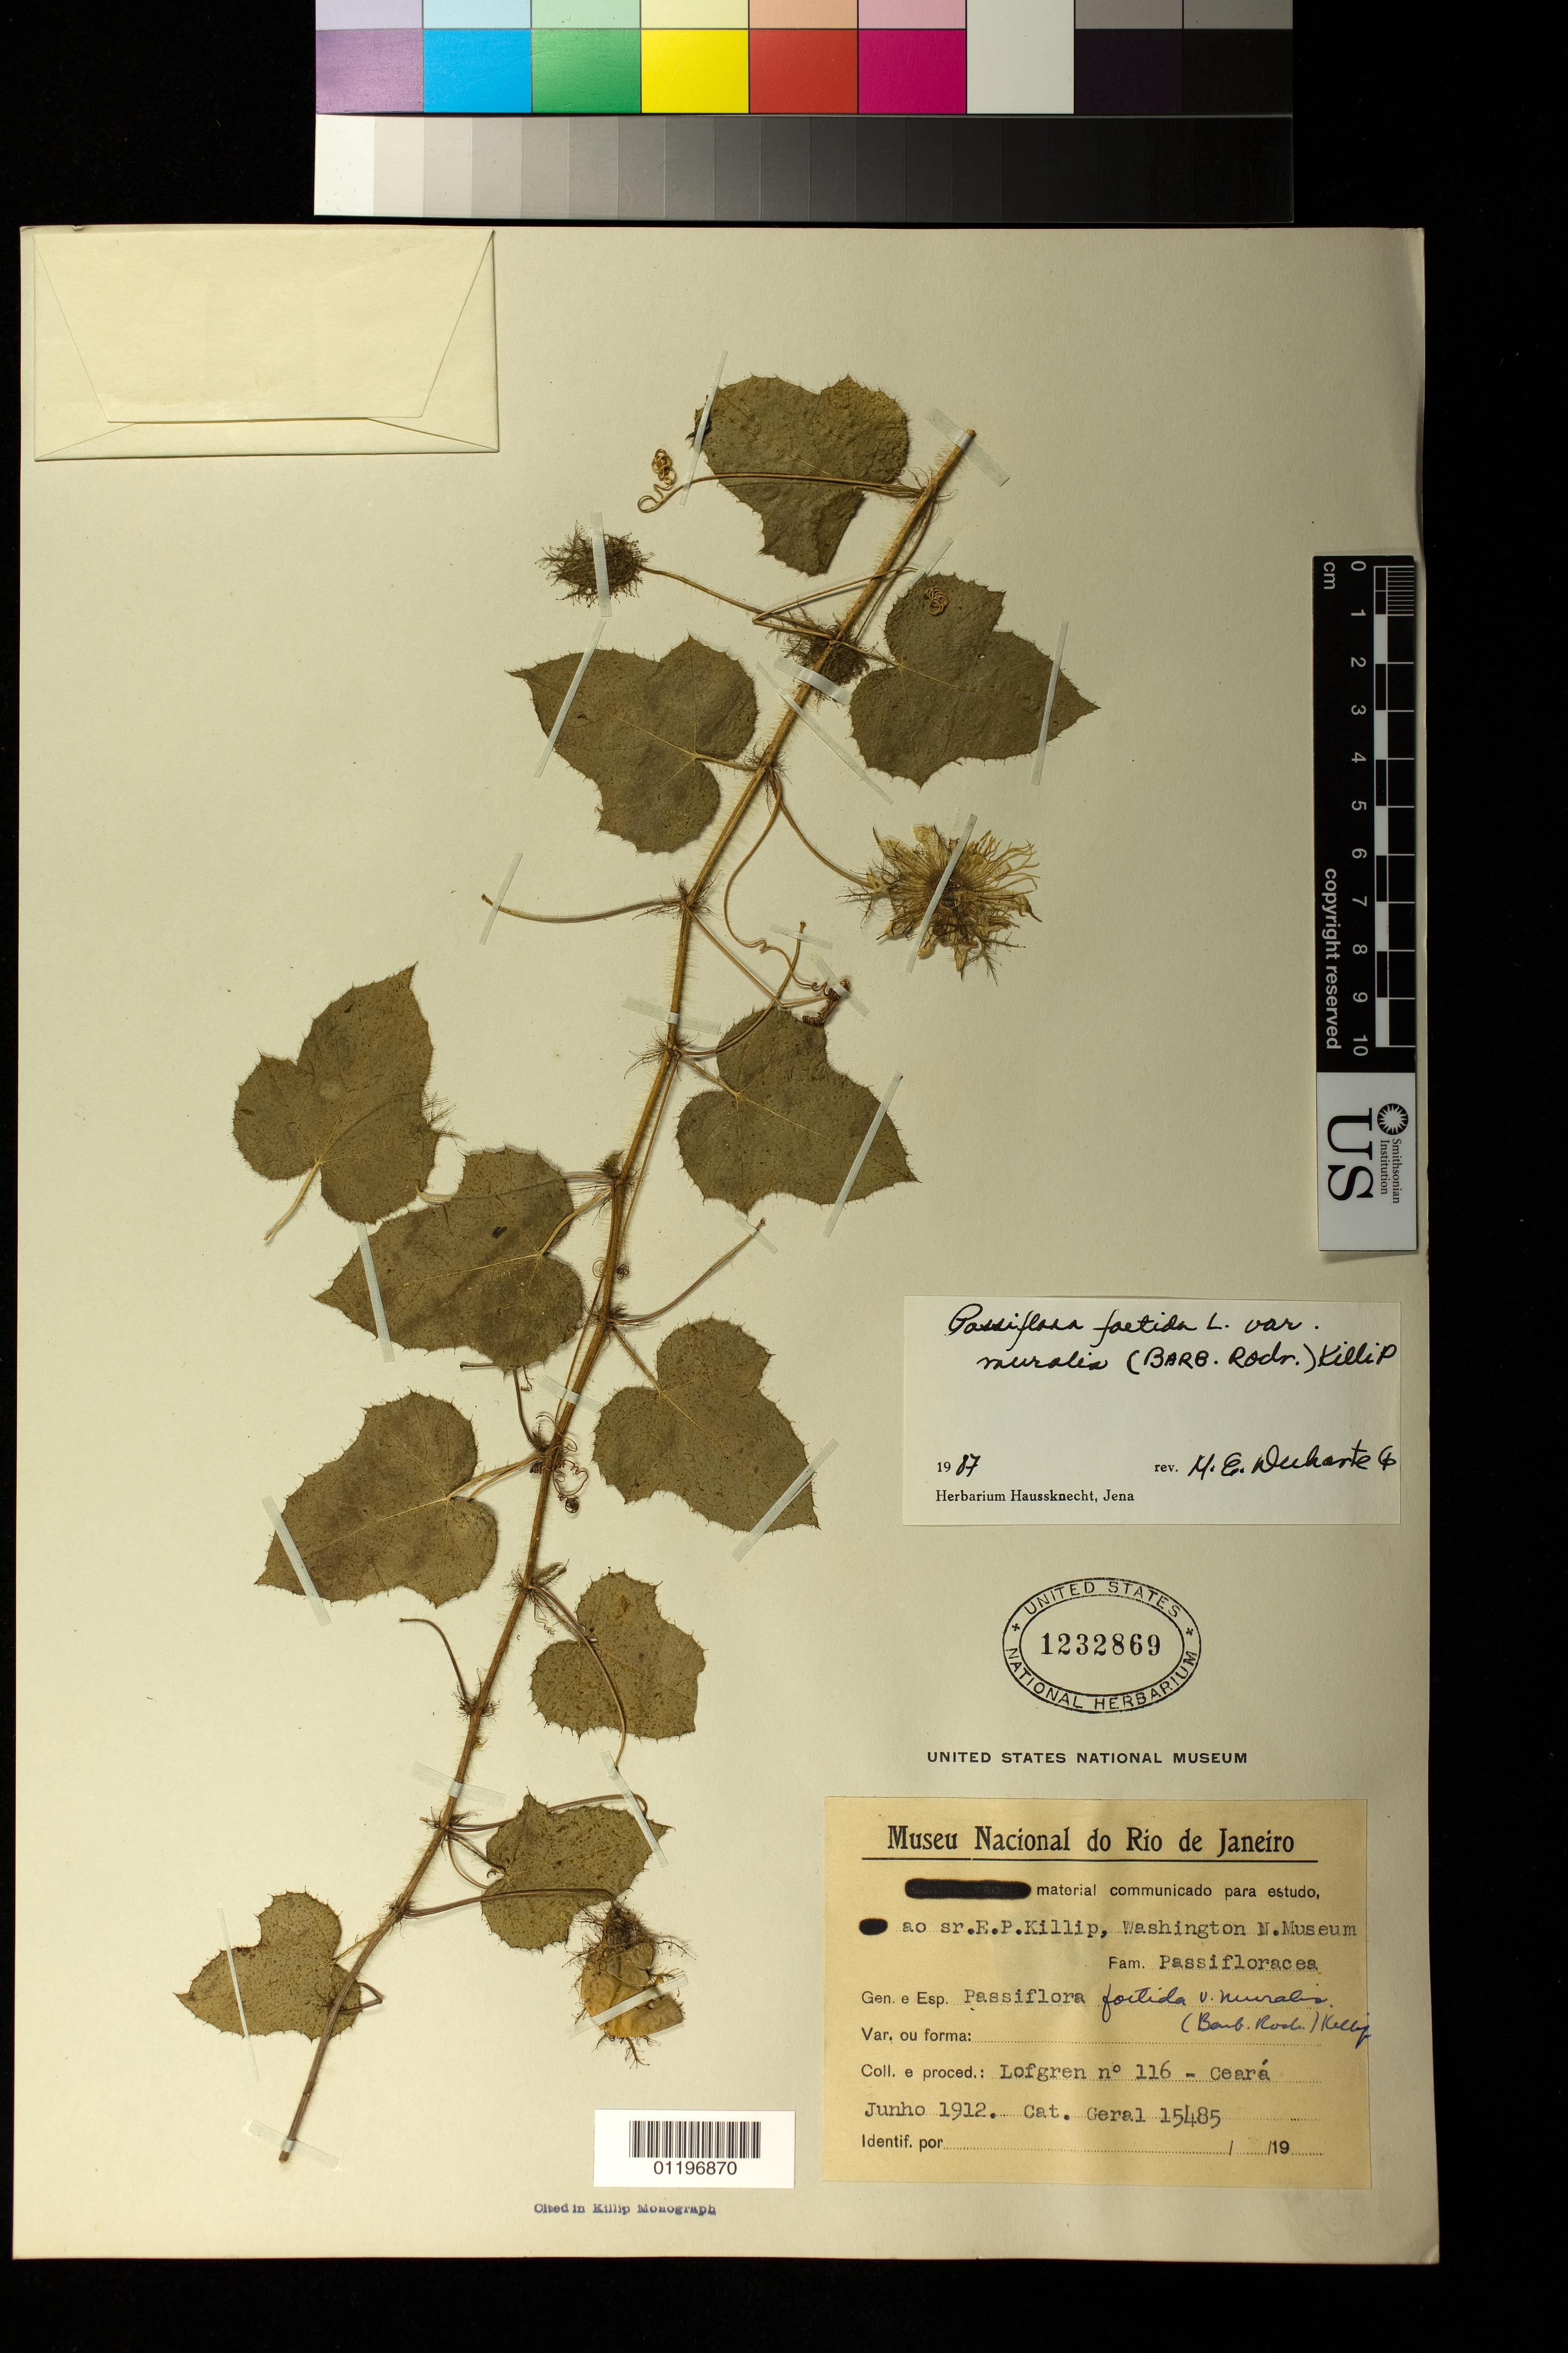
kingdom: Plantae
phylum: Tracheophyta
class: Magnoliopsida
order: Malpighiales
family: Passifloraceae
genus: Passiflora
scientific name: Passiflora foetida var. muralis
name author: (Barb. Rodr.) Killip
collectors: D. Lofgren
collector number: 15485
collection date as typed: Jun 1912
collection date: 1912-06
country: Brazil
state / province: Ceará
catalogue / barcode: US 1232869